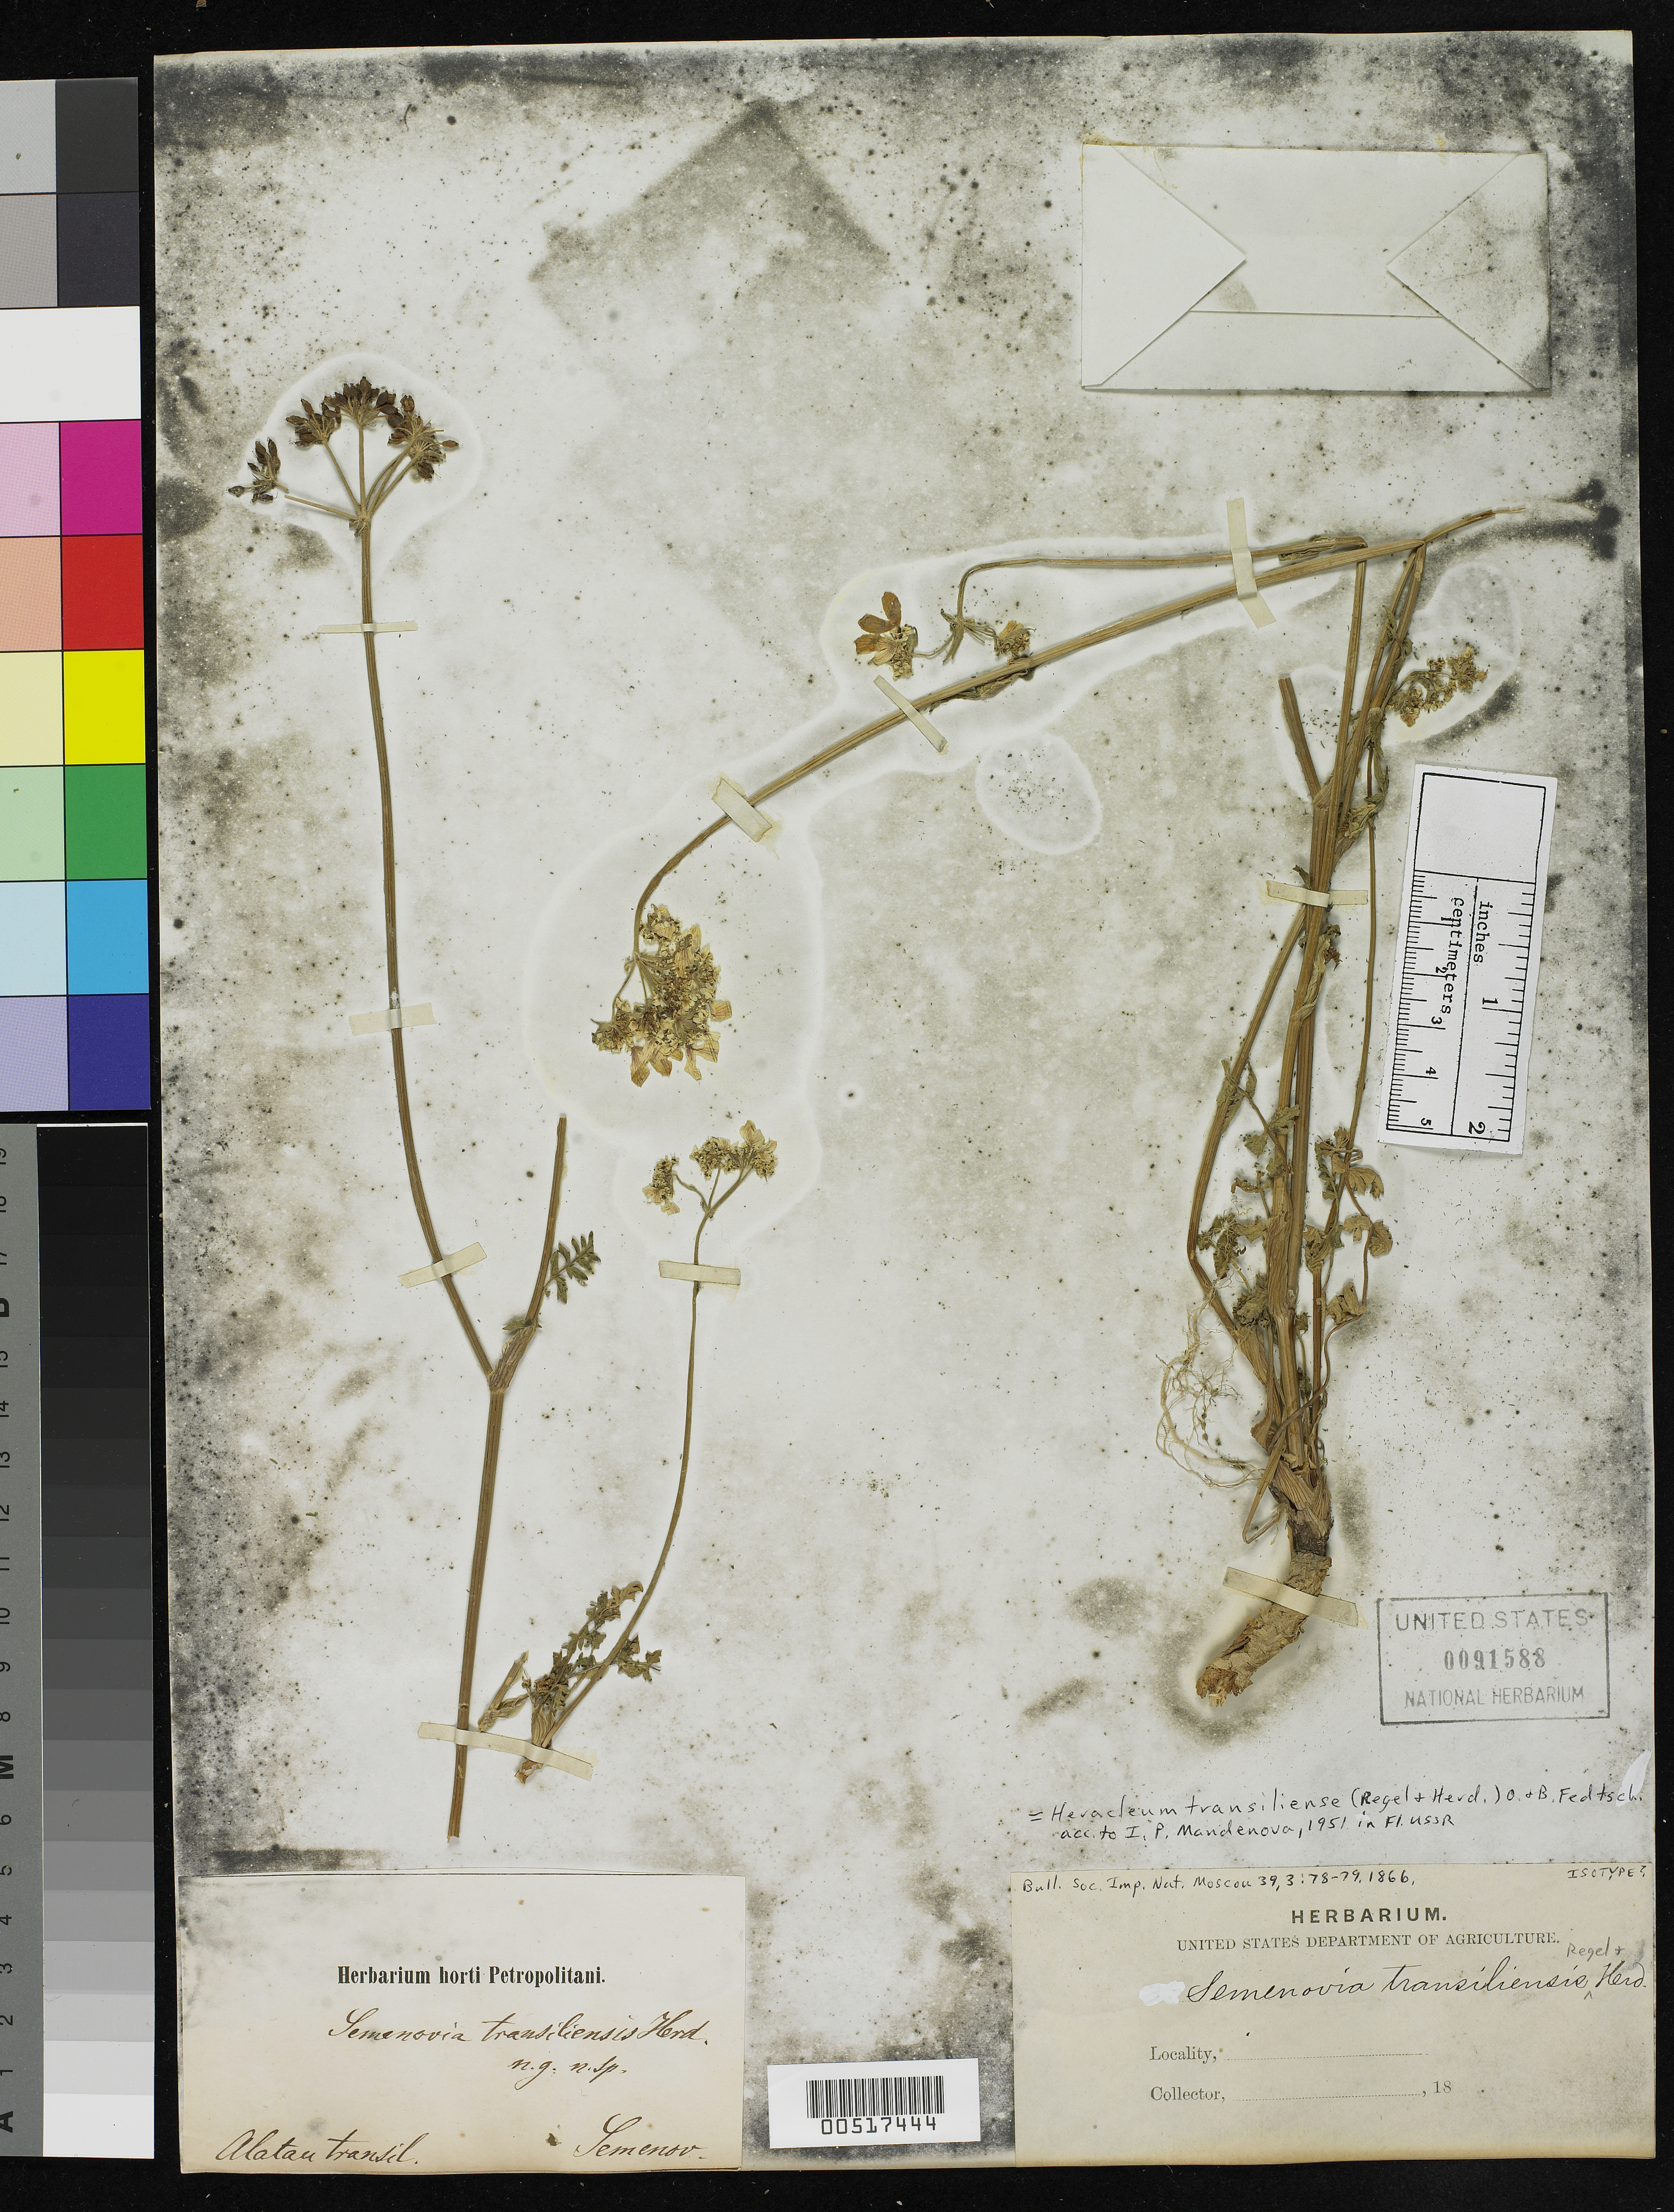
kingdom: Plantae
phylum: Tracheophyta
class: Magnoliopsida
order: Apiales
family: Apiaceae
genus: Semenovia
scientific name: Semenovia transiliensis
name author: Regel & Herder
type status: Possible Syntype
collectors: -- Semenov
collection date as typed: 18--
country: Russian Federation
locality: Alatau Transil.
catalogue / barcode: US 91588